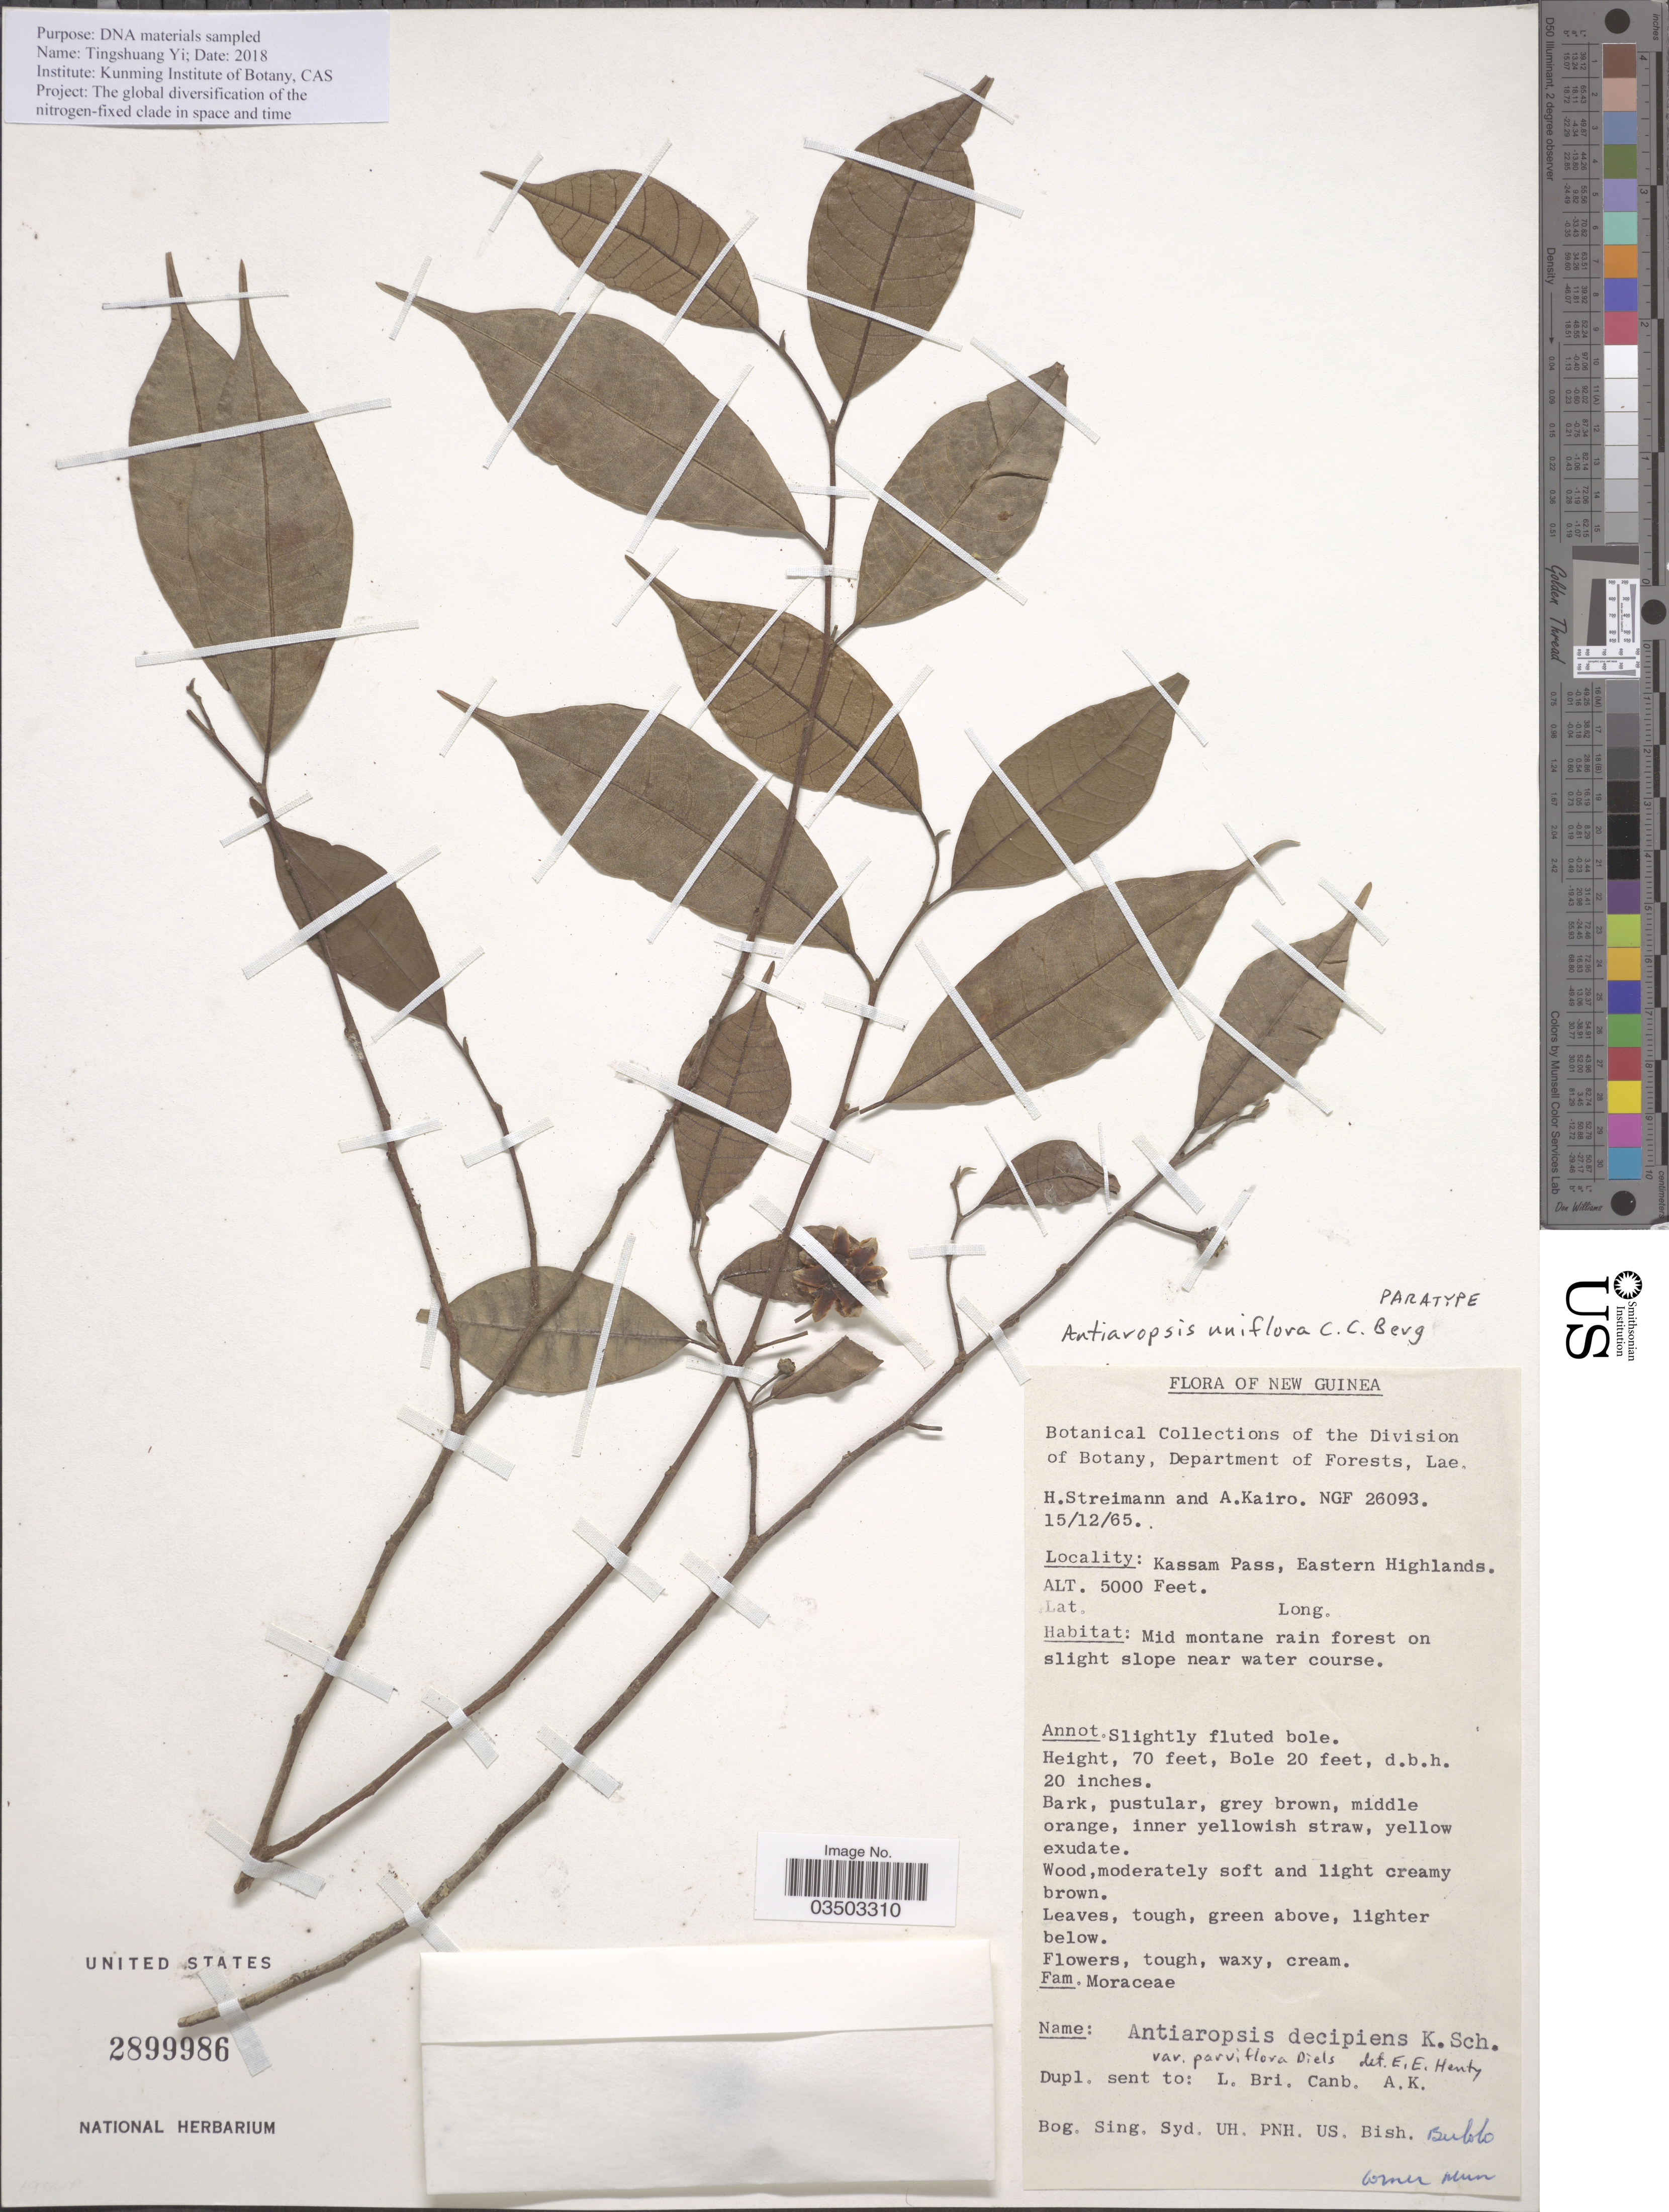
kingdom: Plantae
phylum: Tracheophyta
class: Magnoliopsida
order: Rosales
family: Moraceae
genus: Antiaropsis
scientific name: Antiaropsis uniflora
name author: C.C. Berg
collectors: H. Streimann & A. Kairo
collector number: NGF 26093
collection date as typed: Transcribed d/m/y: 15/12/65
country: Papua New Guinea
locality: New Guinea. Department of Forests, Lae. Kassam Pass, Eastern Highlands.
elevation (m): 1524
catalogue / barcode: US 2899986